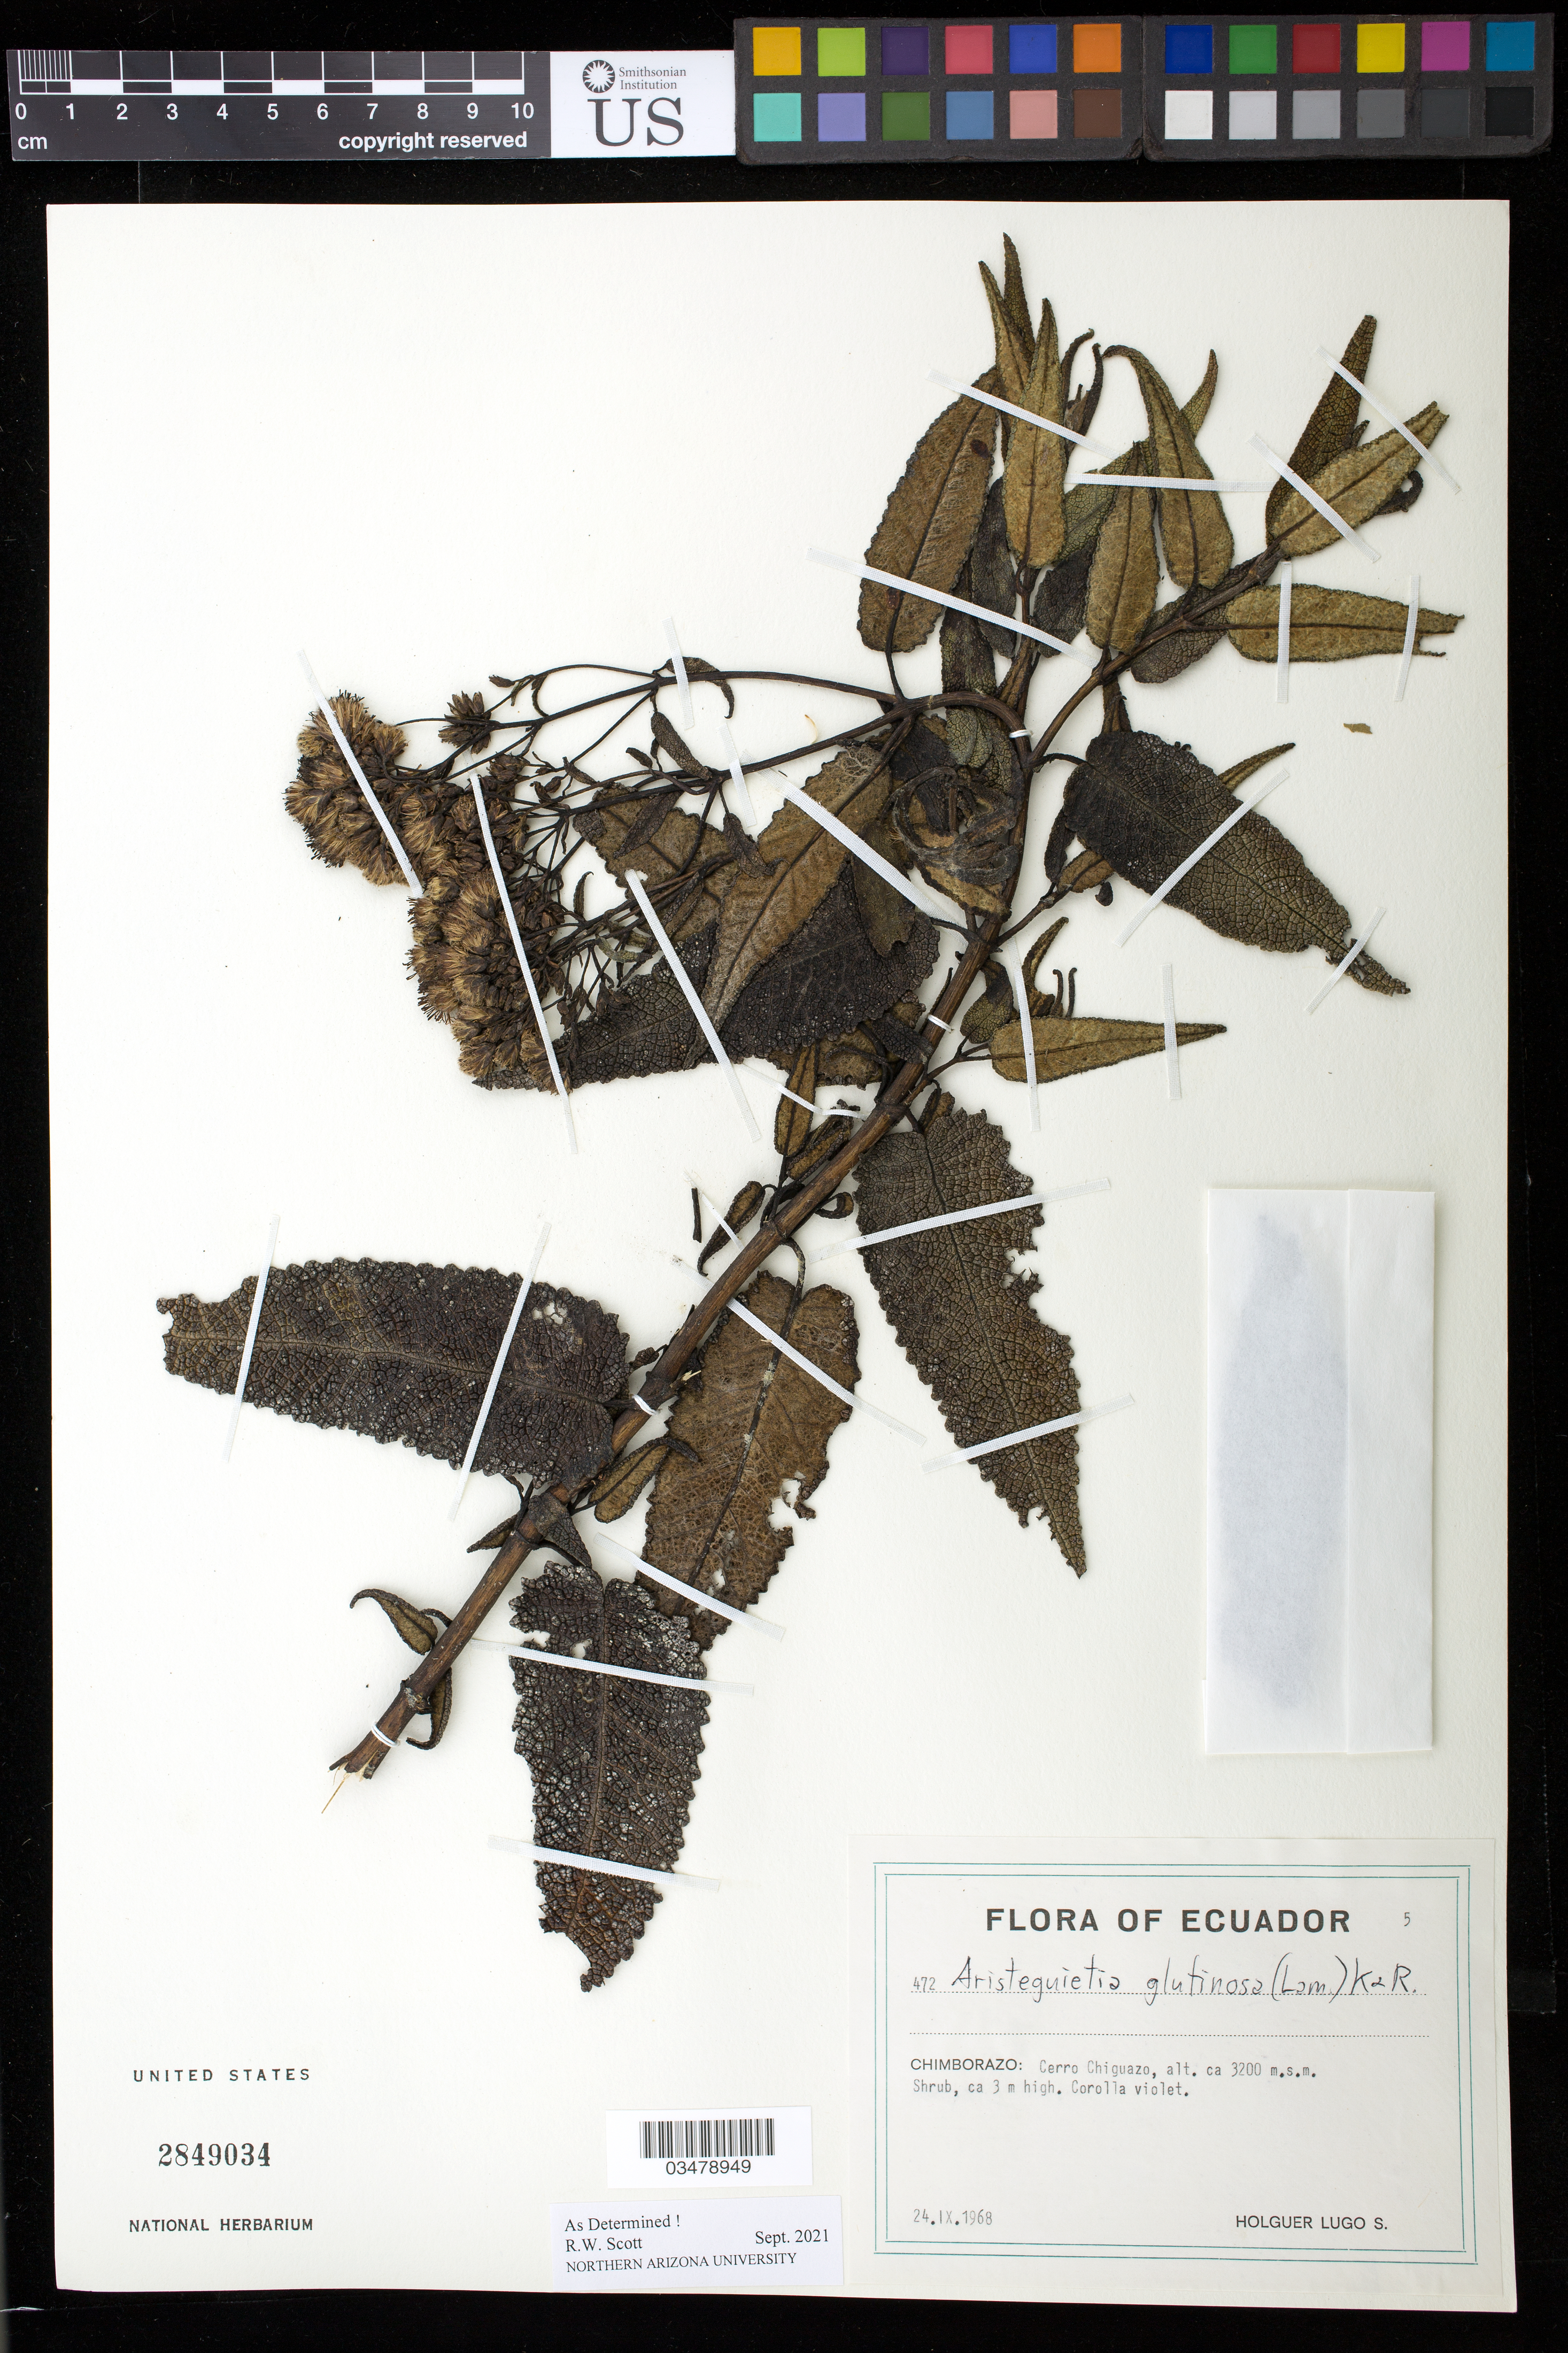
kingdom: Plantae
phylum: Tracheophyta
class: Magnoliopsida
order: Asterales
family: Asteraceae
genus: Aristeguietia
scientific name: Aristeguietia glutinosa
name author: (Lam.) R.M. King & H. Rob.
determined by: Scott, R. W.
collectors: H. Lugo S.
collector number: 472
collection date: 1968-09-24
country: Ecuador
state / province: Chimborazo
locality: Cerro Chiguazo, ca 15 km from Penipe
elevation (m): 3200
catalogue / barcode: US 2849034